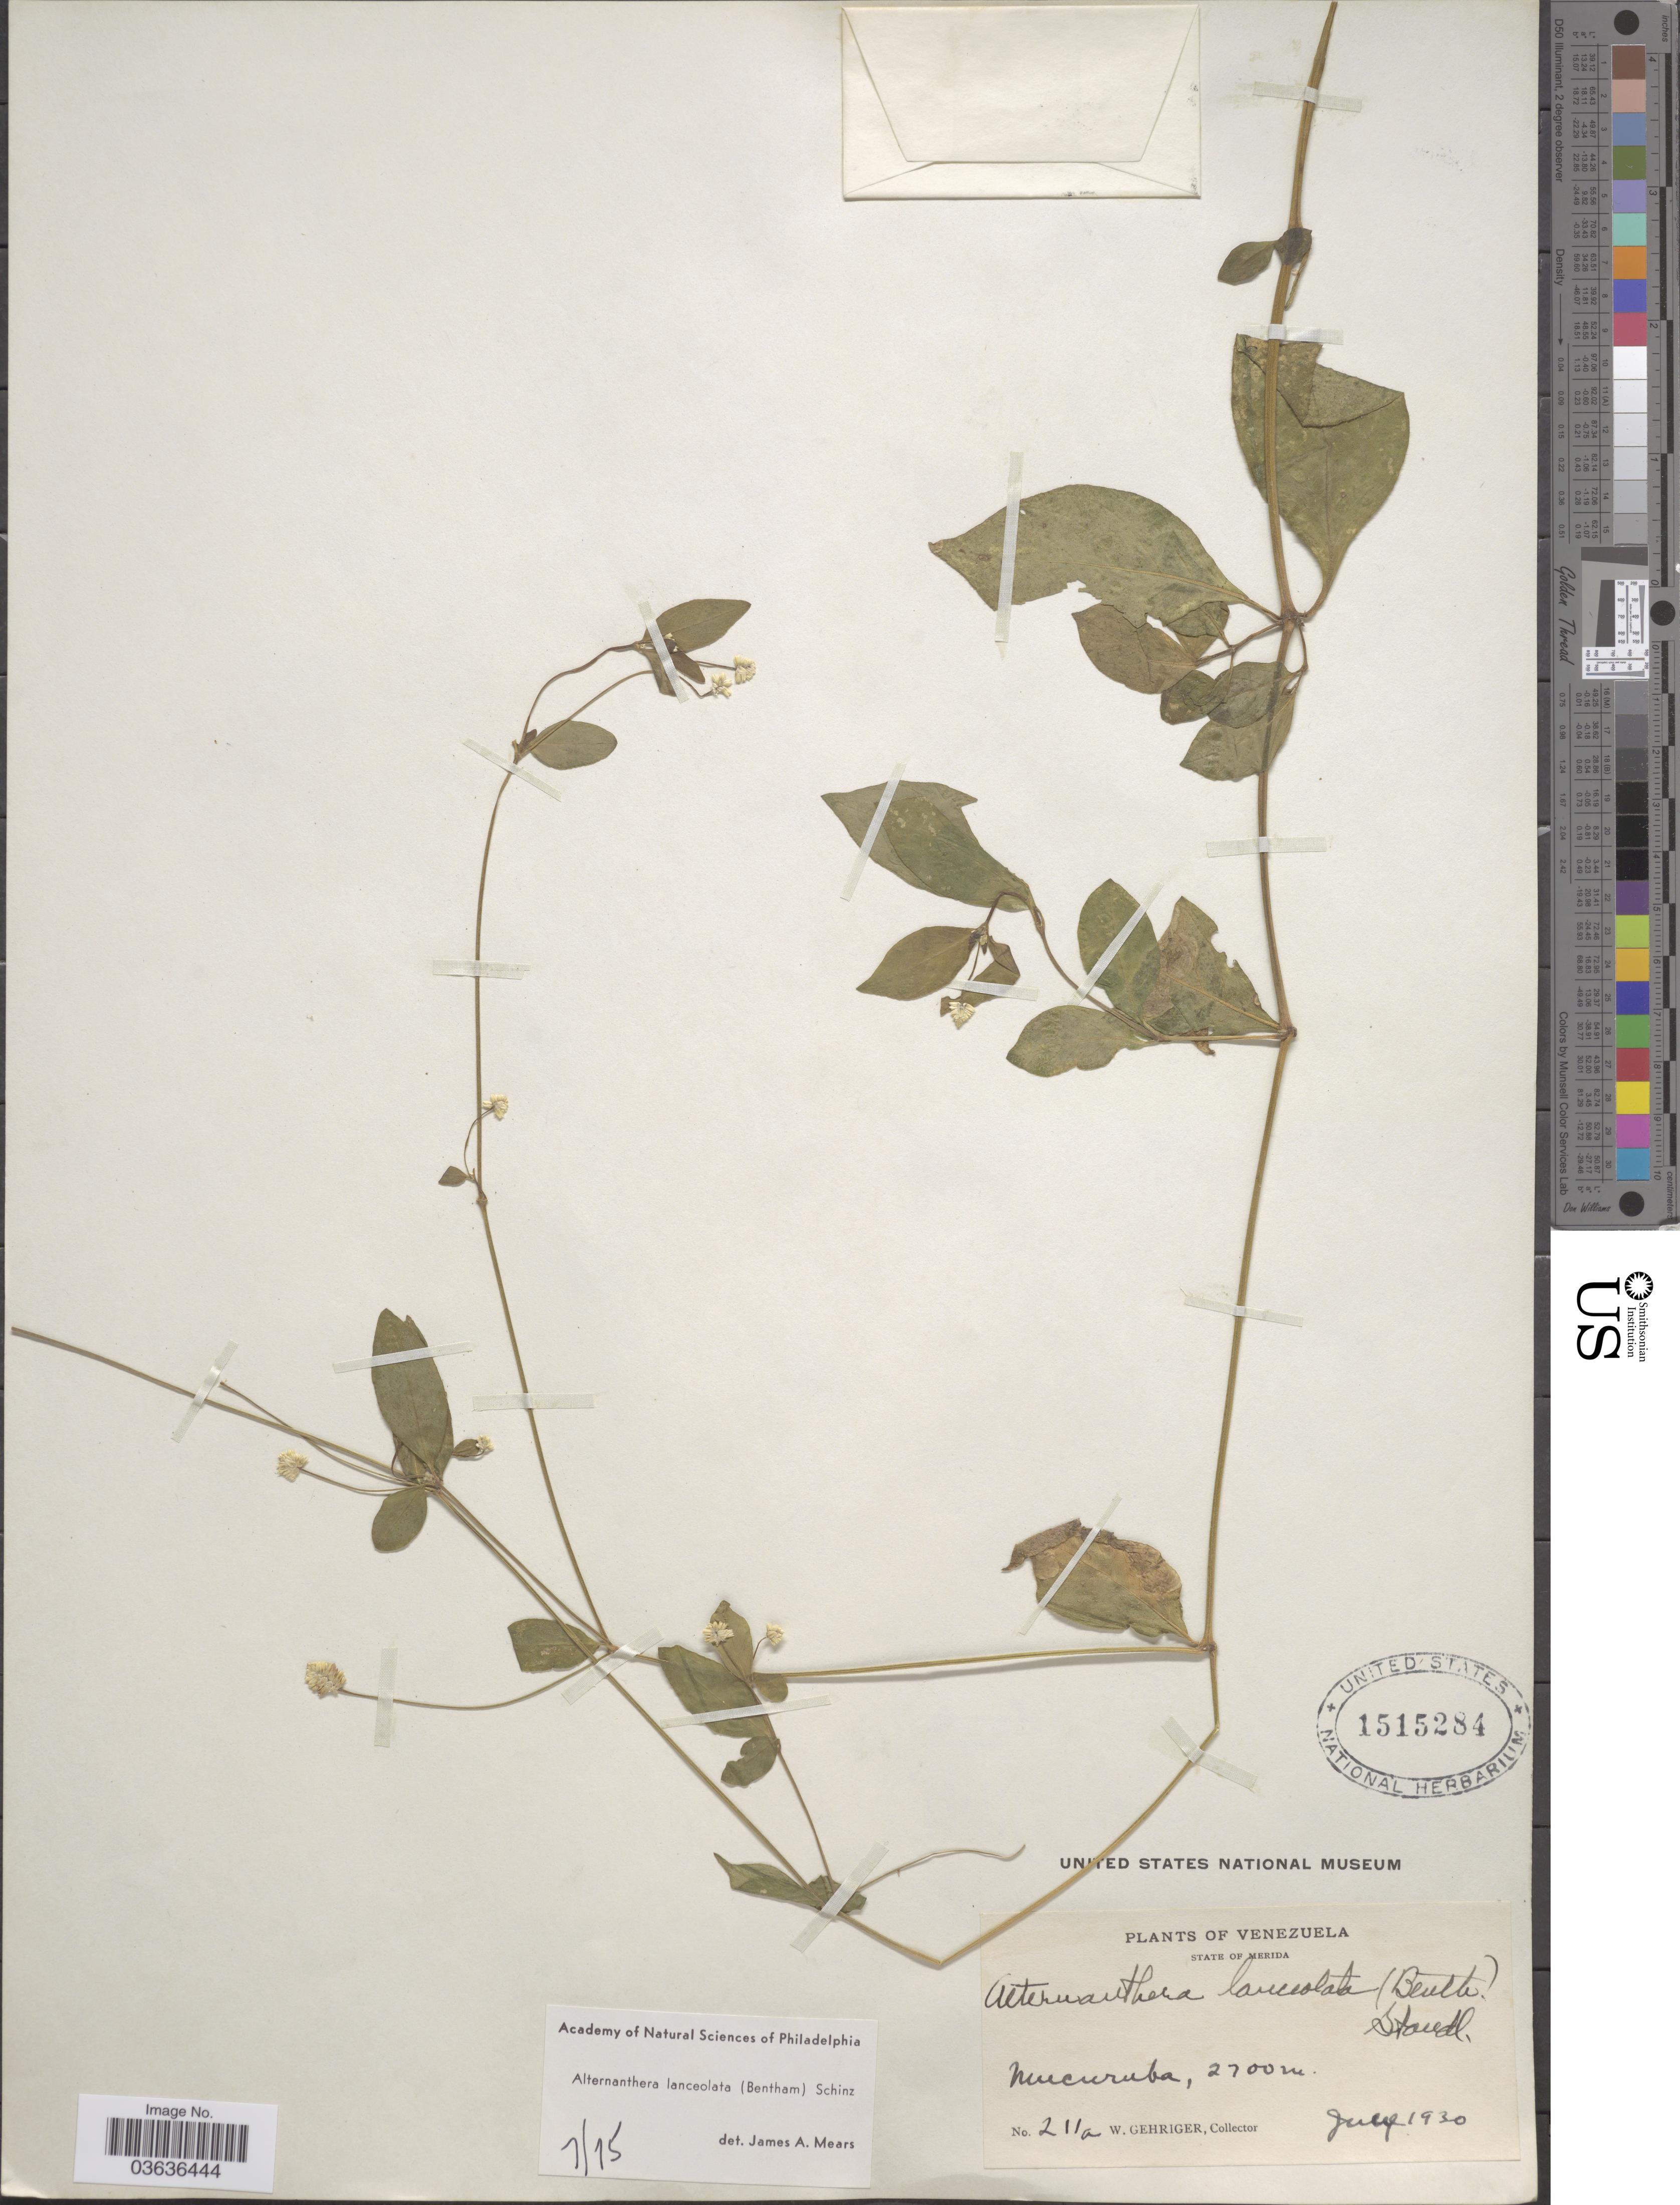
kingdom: Plantae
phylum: Tracheophyta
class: Magnoliopsida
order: Caryophyllales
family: Amaranthaceae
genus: Alternanthera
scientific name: Alternanthera lanceolata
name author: (Benth.) Schinz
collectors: W. Gehriger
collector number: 211a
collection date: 1930-07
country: Venezuela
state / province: Mérida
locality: Mucuruba.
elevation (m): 2700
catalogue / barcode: US 1515284